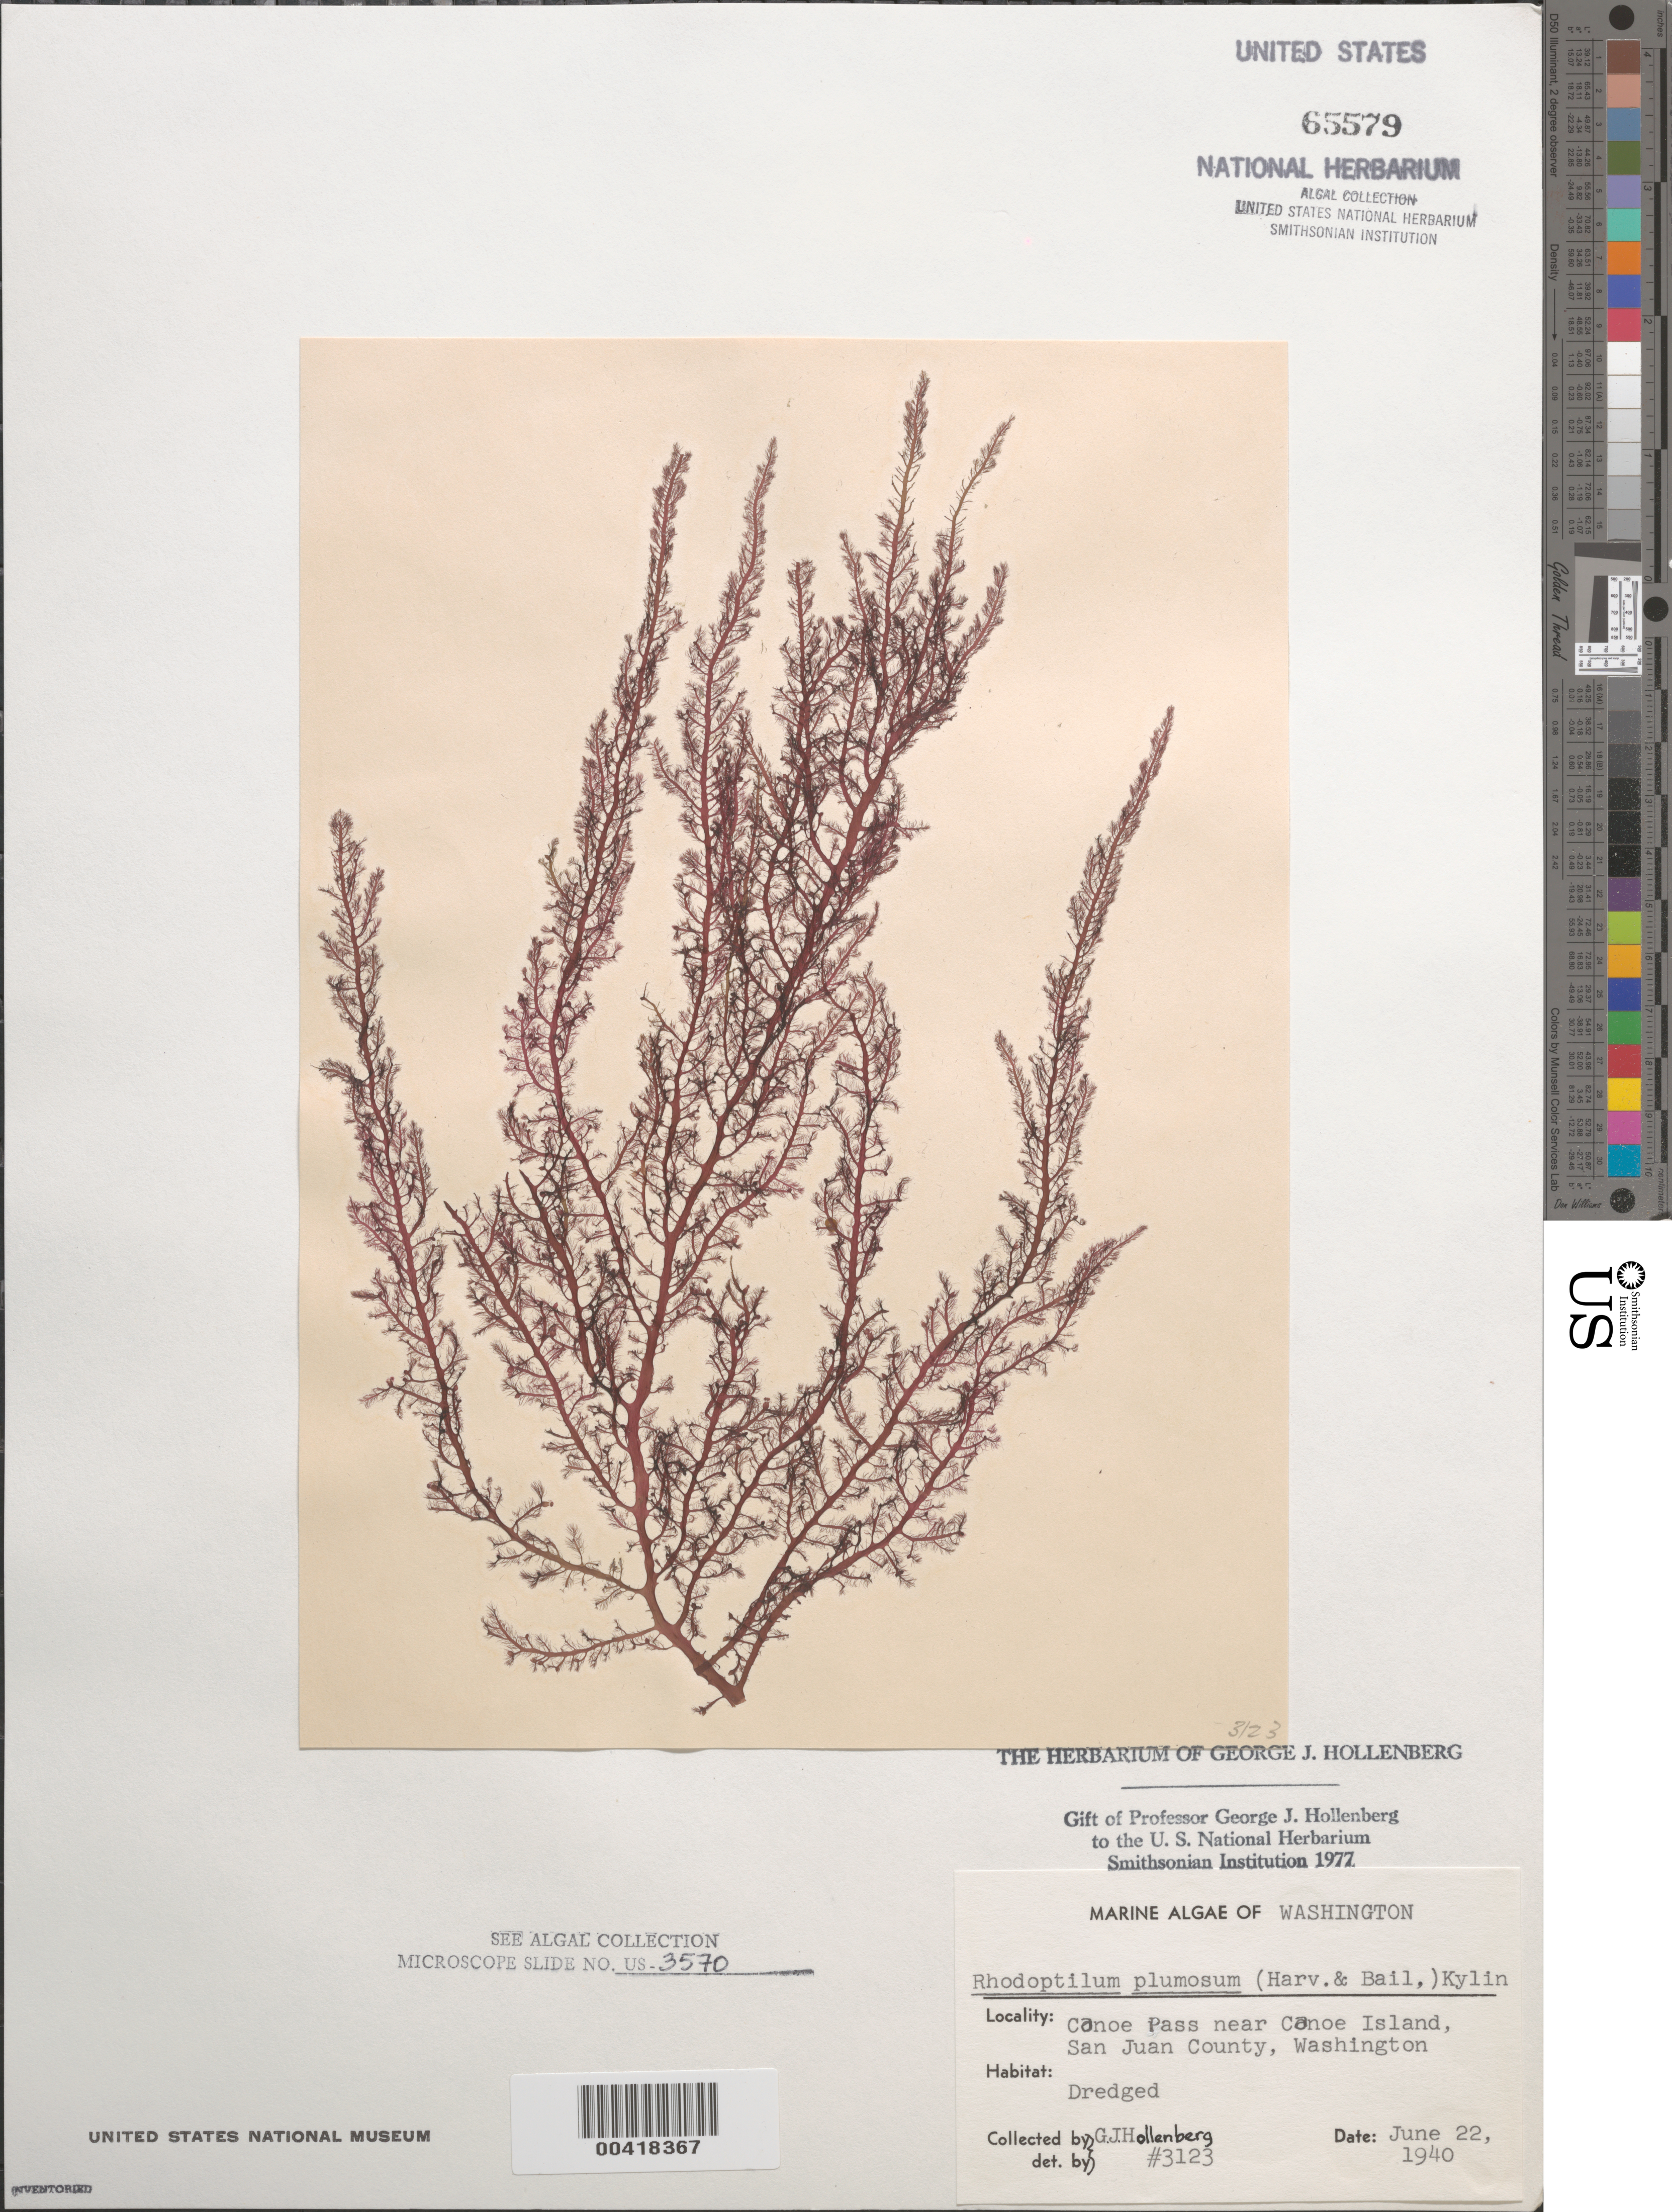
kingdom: Plantae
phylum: Rhodophyta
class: Florideophyceae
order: Ceramiales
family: Dasyaceae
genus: Rhodoptilum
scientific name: Rhodoptilum plumosum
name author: (Harv. & Bail.) Kylin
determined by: Hollenberg, George J.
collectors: G. Hollenberg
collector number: GJH 3123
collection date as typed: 22 Jun 1940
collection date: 1940-06-22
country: United States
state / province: Washington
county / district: San Juan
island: San Juan Islands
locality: Canoe Pass near Canoe Island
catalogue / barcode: US 65579